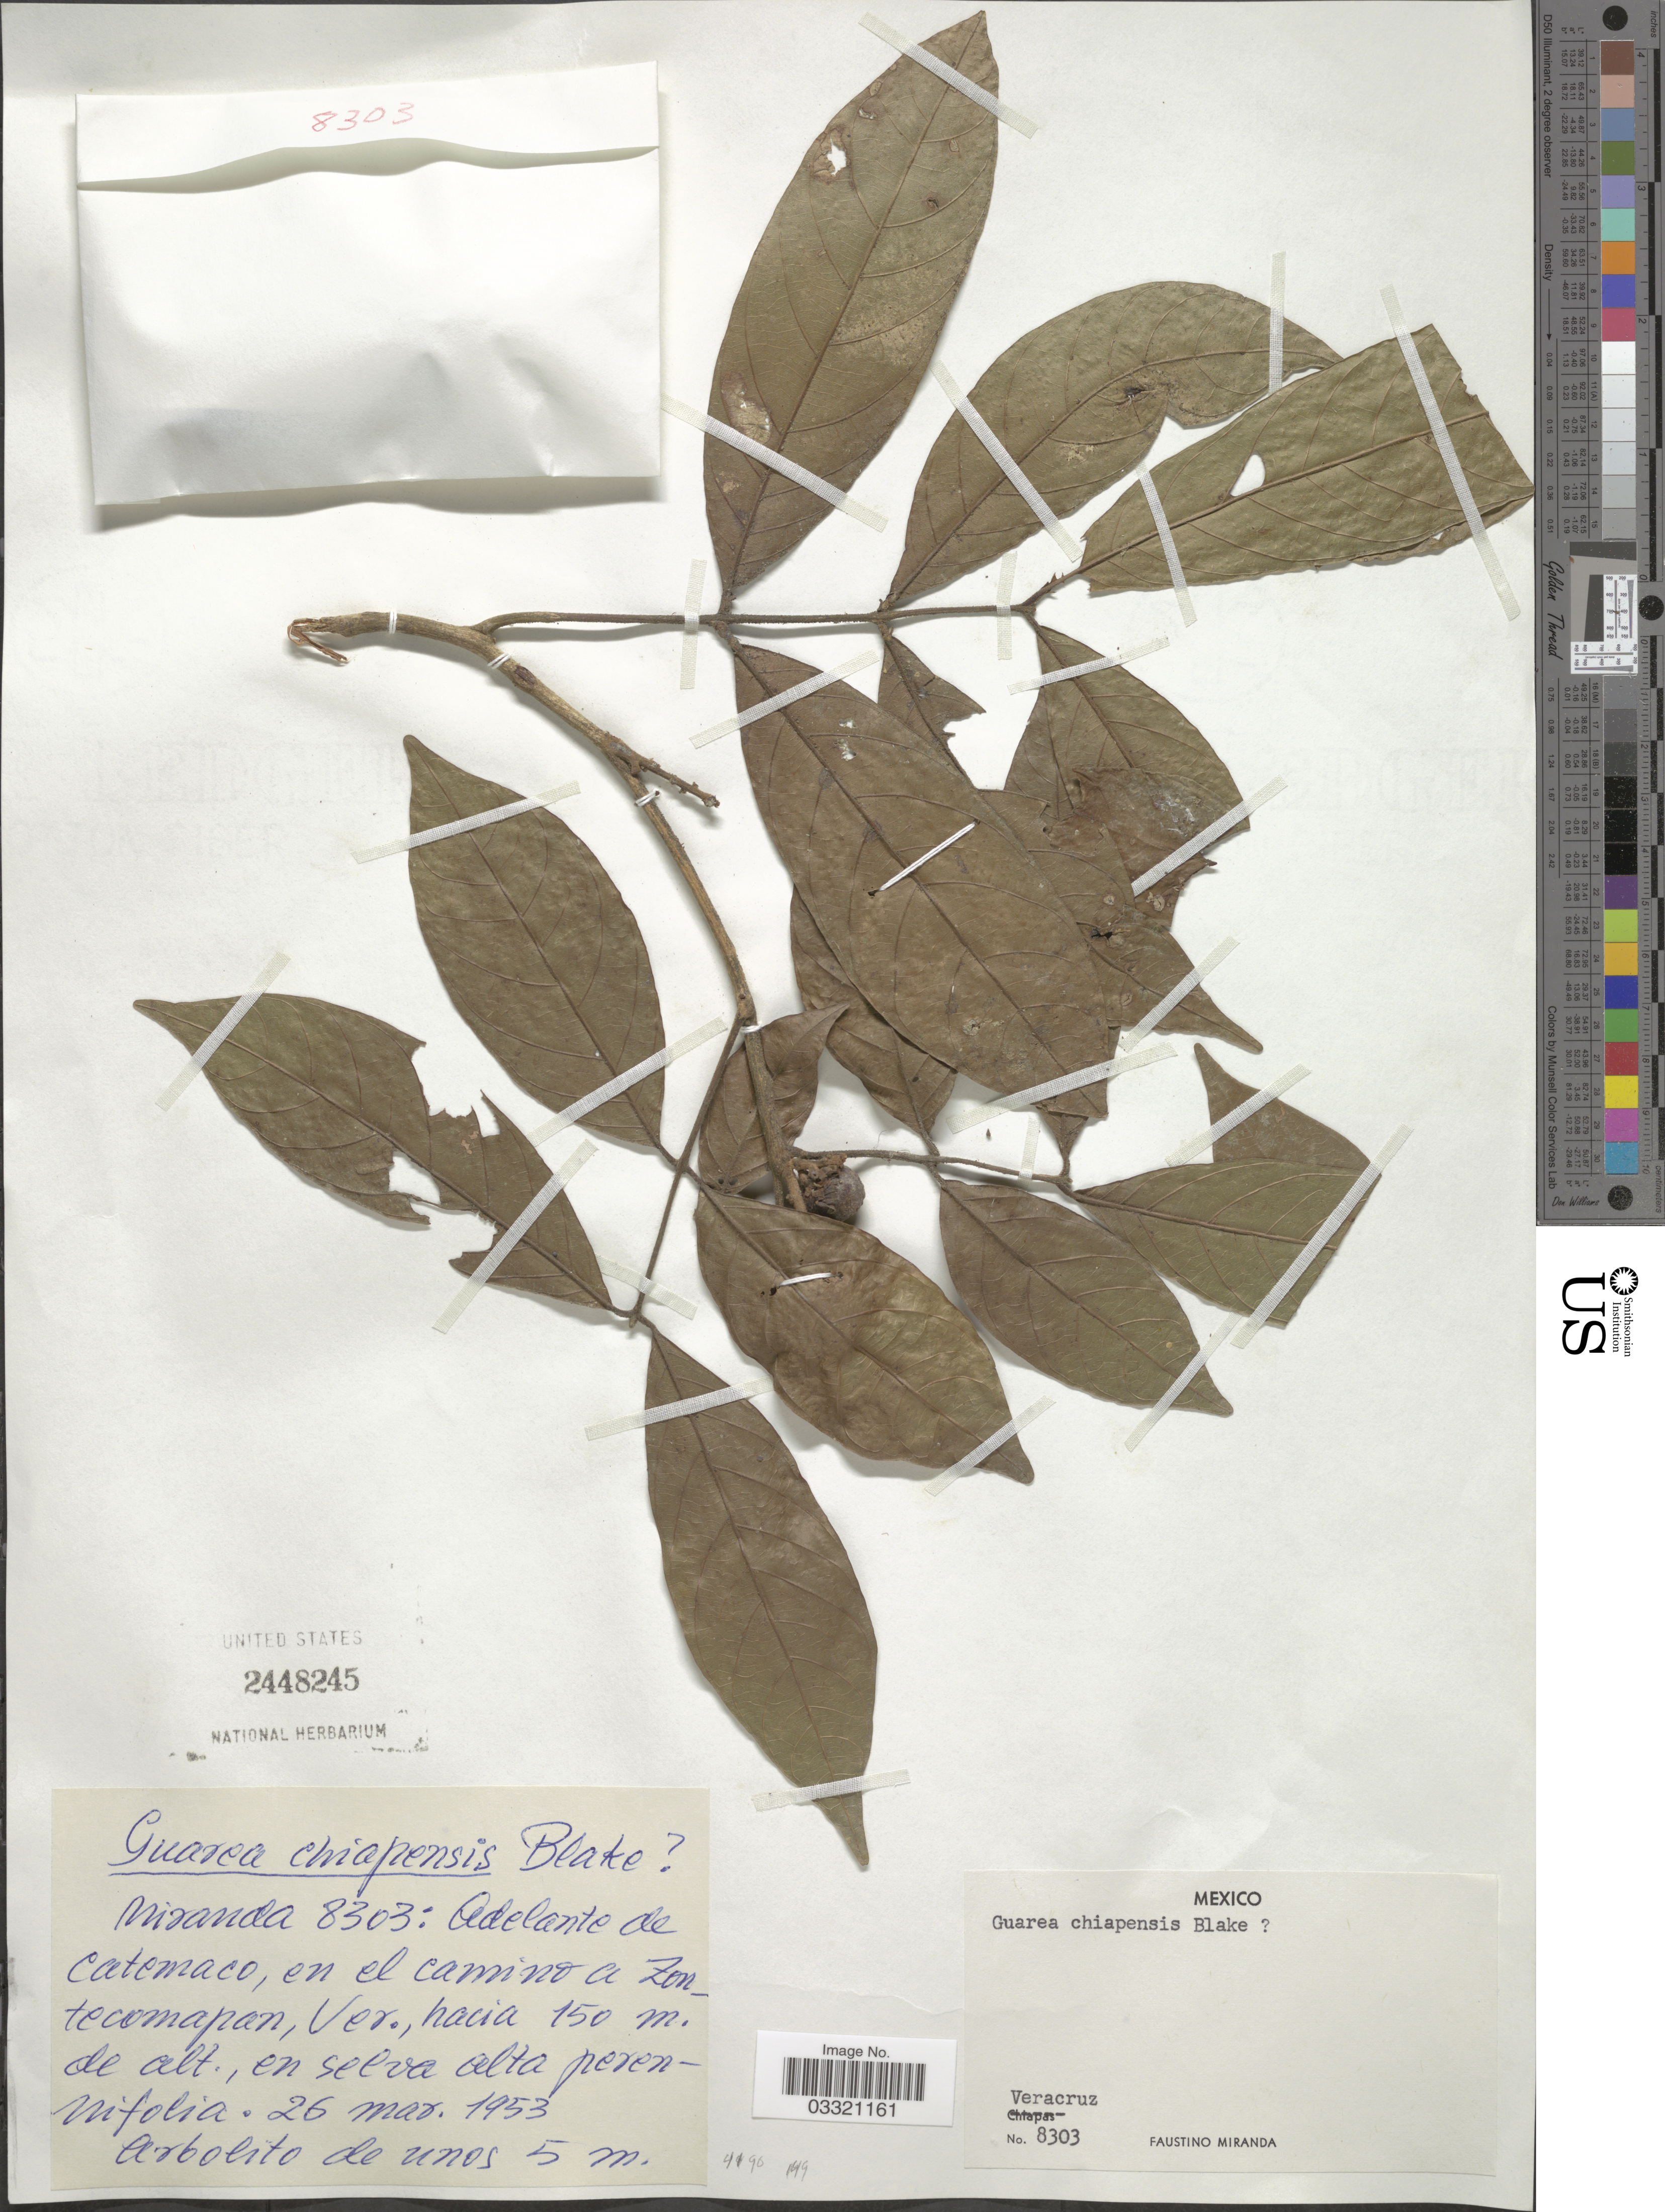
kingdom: Plantae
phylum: Tracheophyta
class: Magnoliopsida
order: Sapindales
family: Meliaceae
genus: Guarea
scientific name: Guarea chiapensis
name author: S.F. Blake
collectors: F. Miranda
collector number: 8303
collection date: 1953-03-26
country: Mexico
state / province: Veracruz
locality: Adelante de Catemaco, en el camino a Zontecompapan, Veracruz.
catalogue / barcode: US 2448245